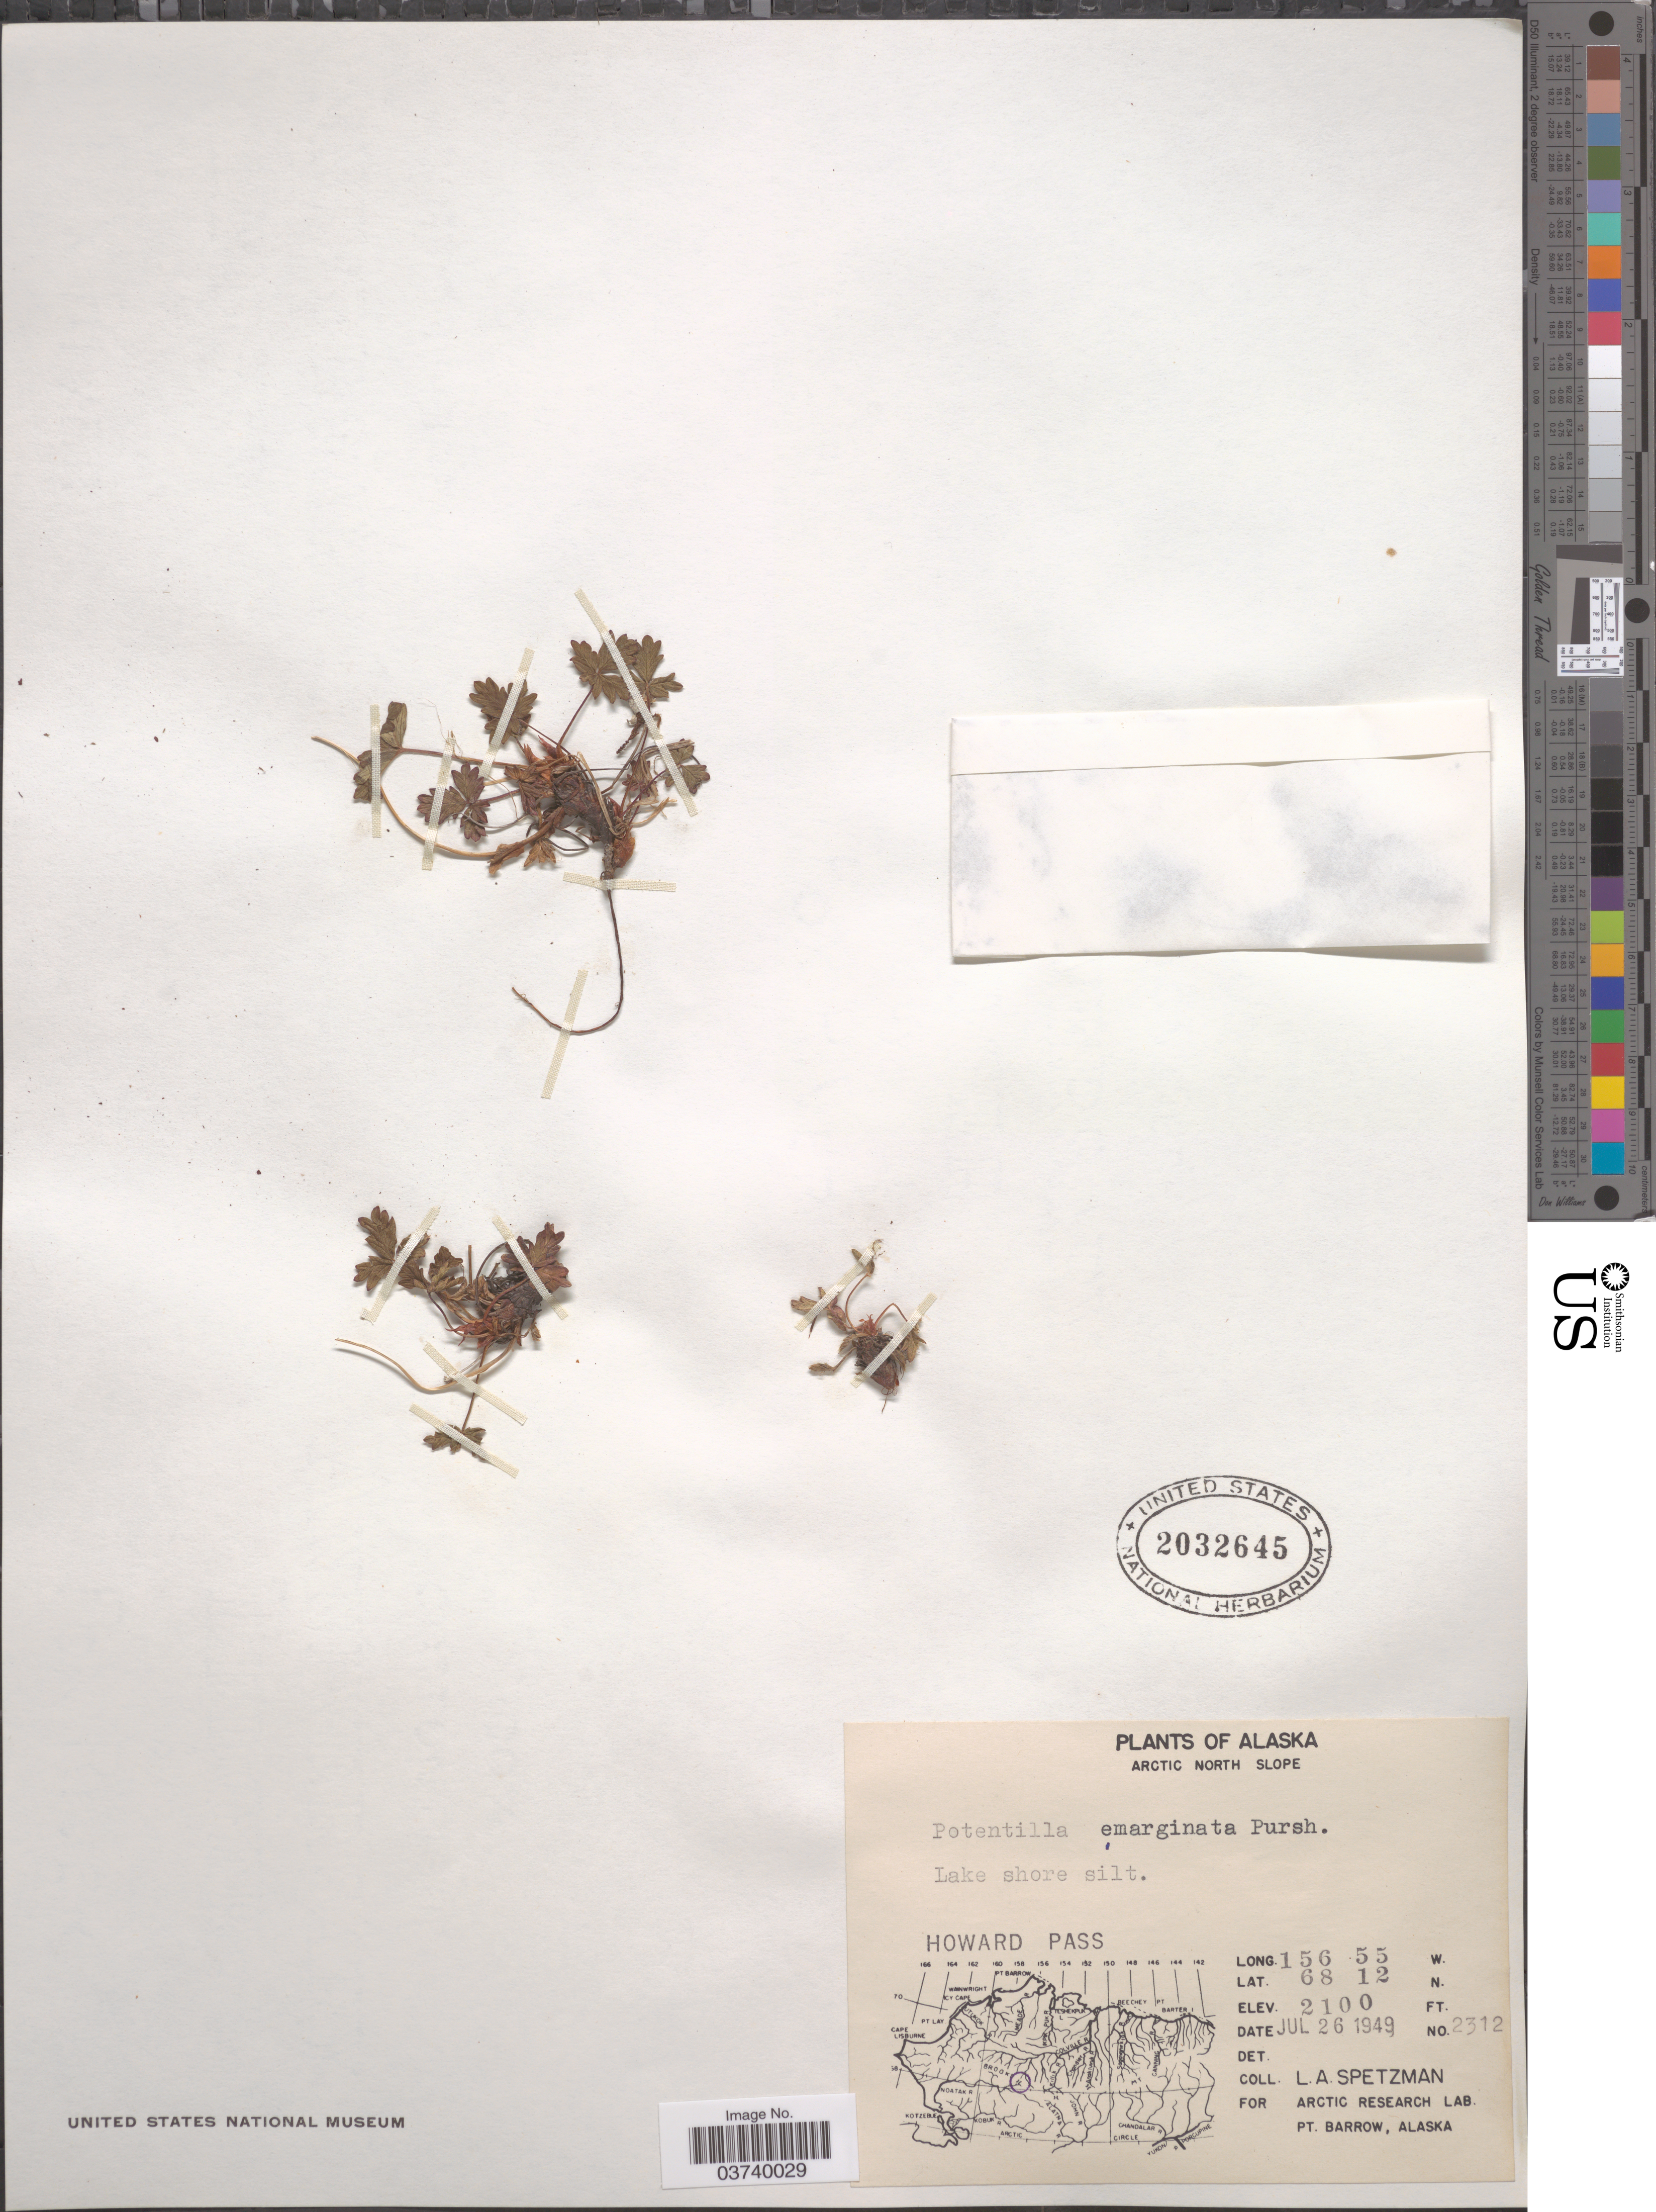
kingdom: Plantae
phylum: Tracheophyta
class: Magnoliopsida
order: Rosales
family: Rosaceae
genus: Potentilla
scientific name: Potentilla hyparctica subsp. hyparctica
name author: Malte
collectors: L. Spetzman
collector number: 2312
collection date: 1949-07-26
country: United States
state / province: Alaska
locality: Arctic North Slope. Lake shore silt. Howard Pass.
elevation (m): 640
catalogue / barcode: US 2032645